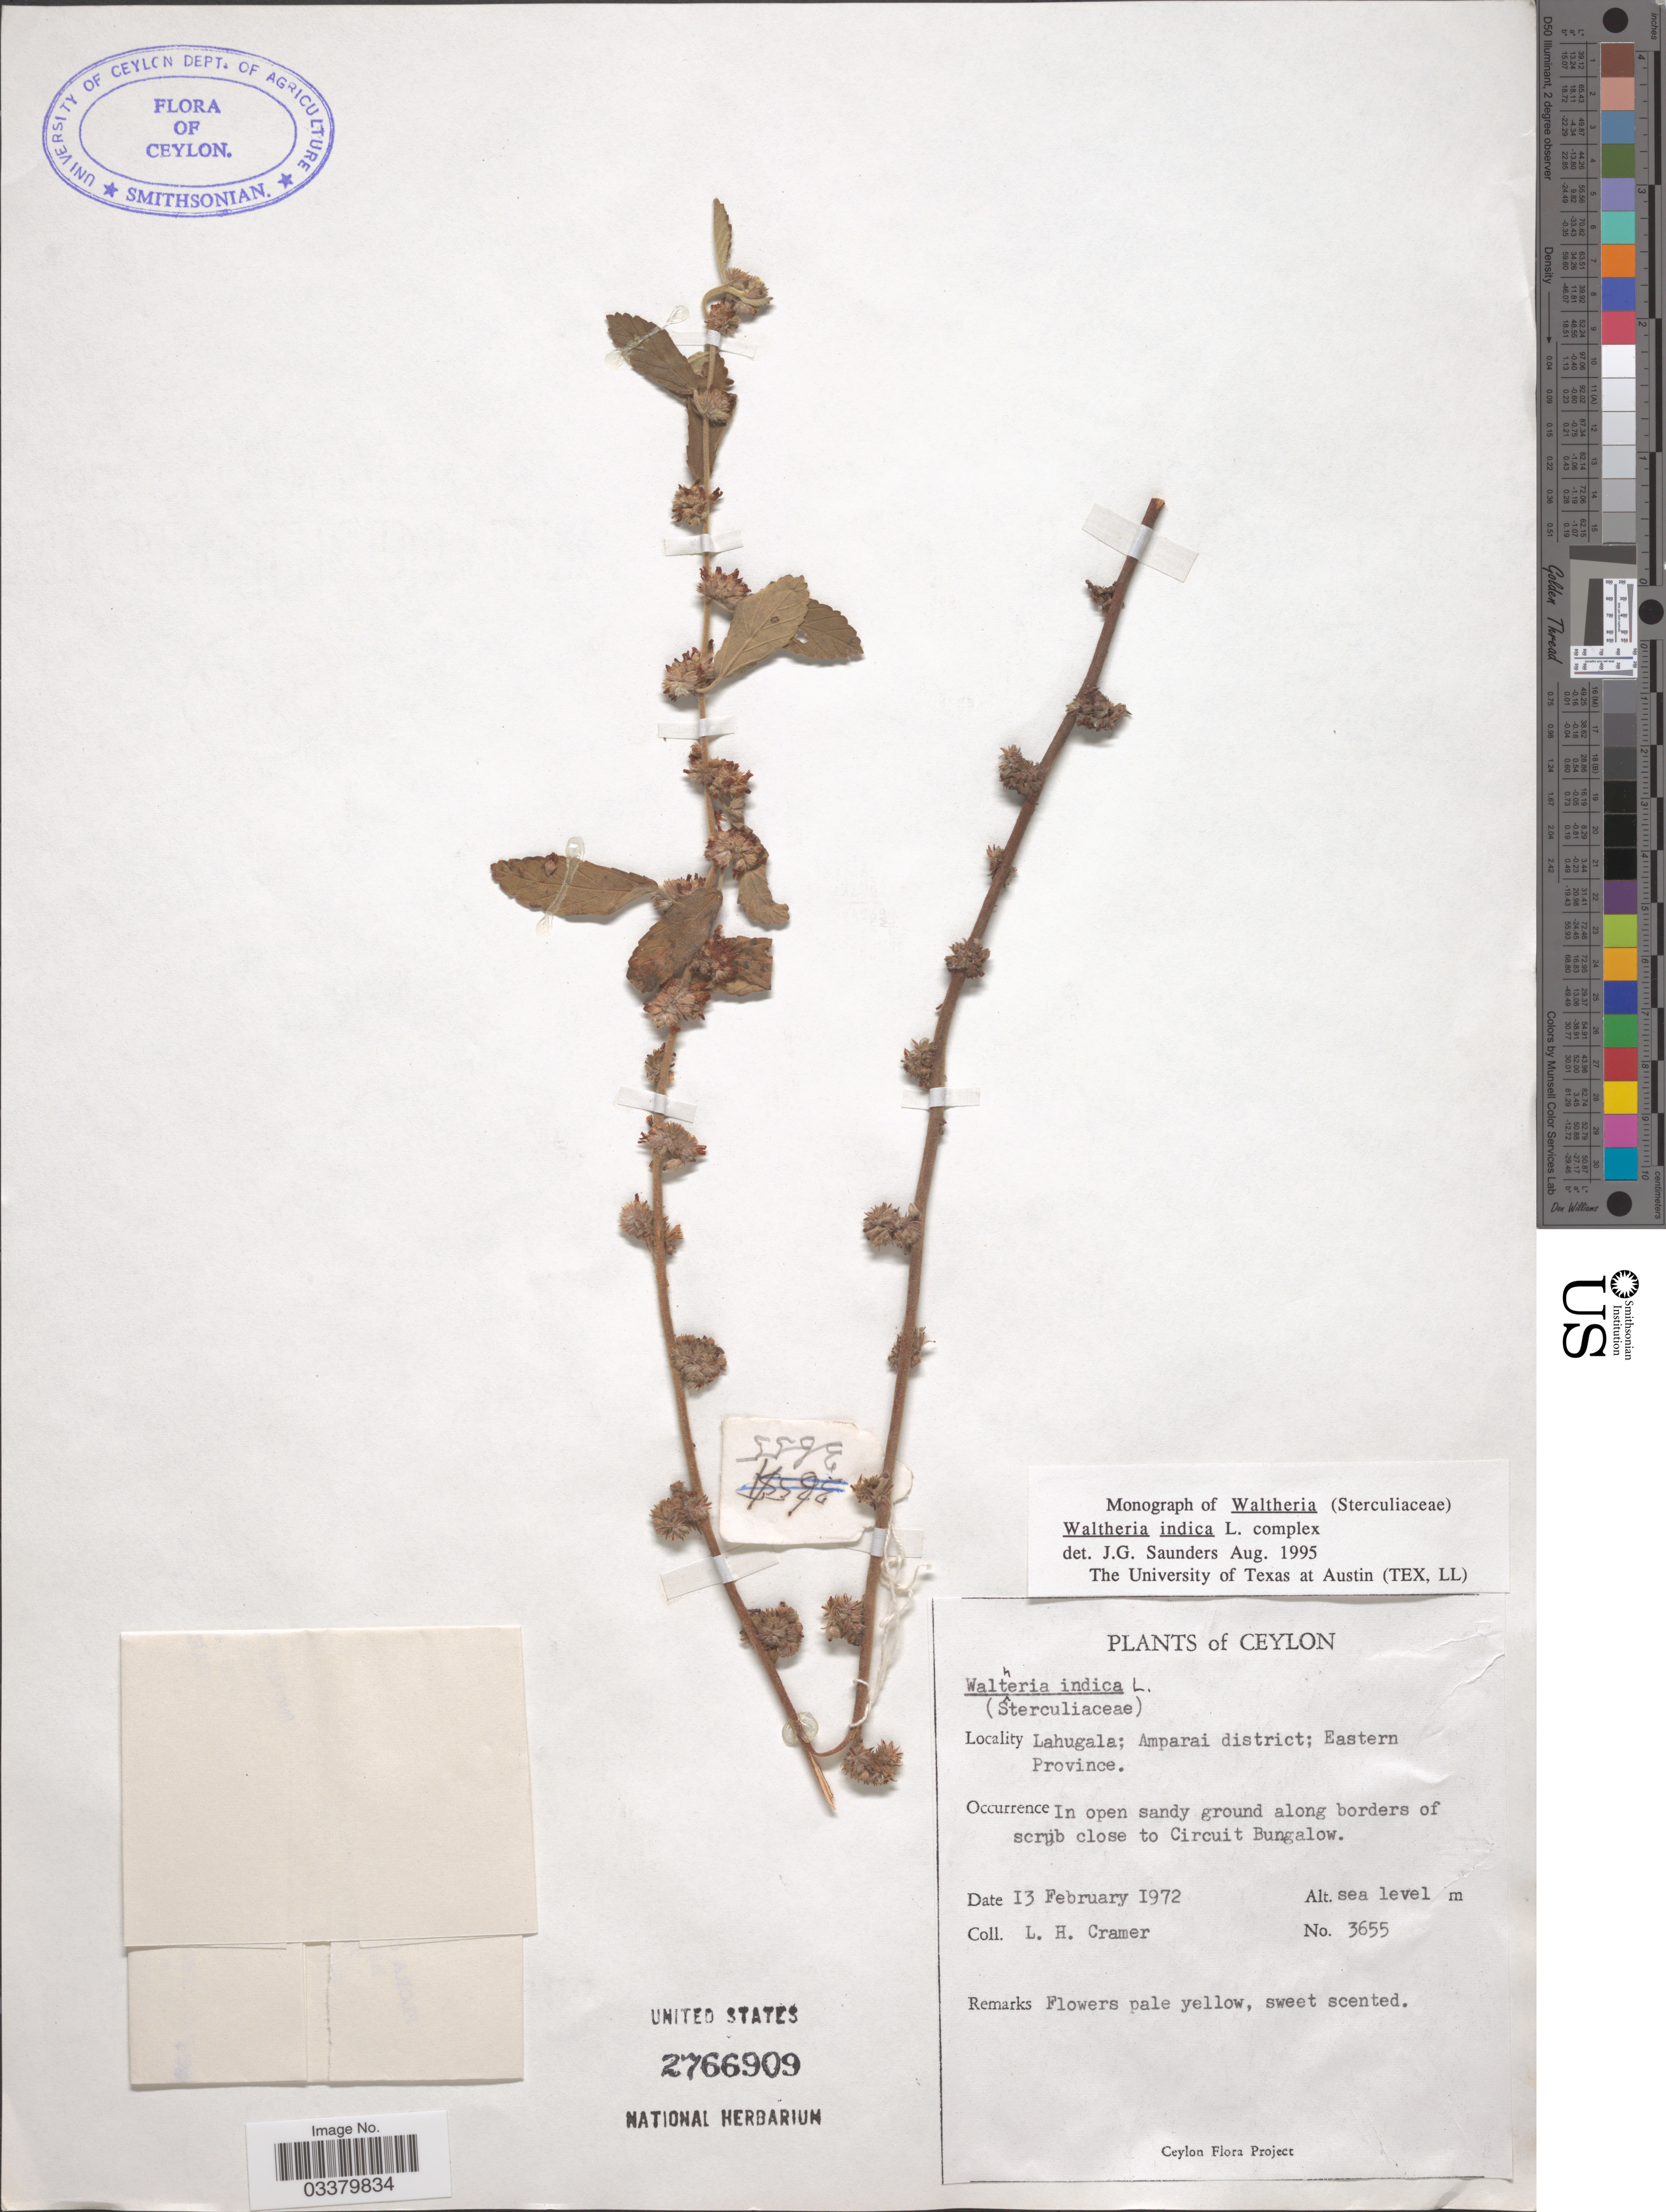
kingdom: Plantae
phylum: Tracheophyta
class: Magnoliopsida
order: Malvales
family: Malvaceae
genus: Waltheria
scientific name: Waltheria indica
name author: L.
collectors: L. H. Cramer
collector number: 3655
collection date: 1972-02-13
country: Sri Lanka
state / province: Eastern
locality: Ceylon, Lahugala; Amparai district. In open sandy ground along borders of scrub close to Circuit Bungalow.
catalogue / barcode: US 2766909